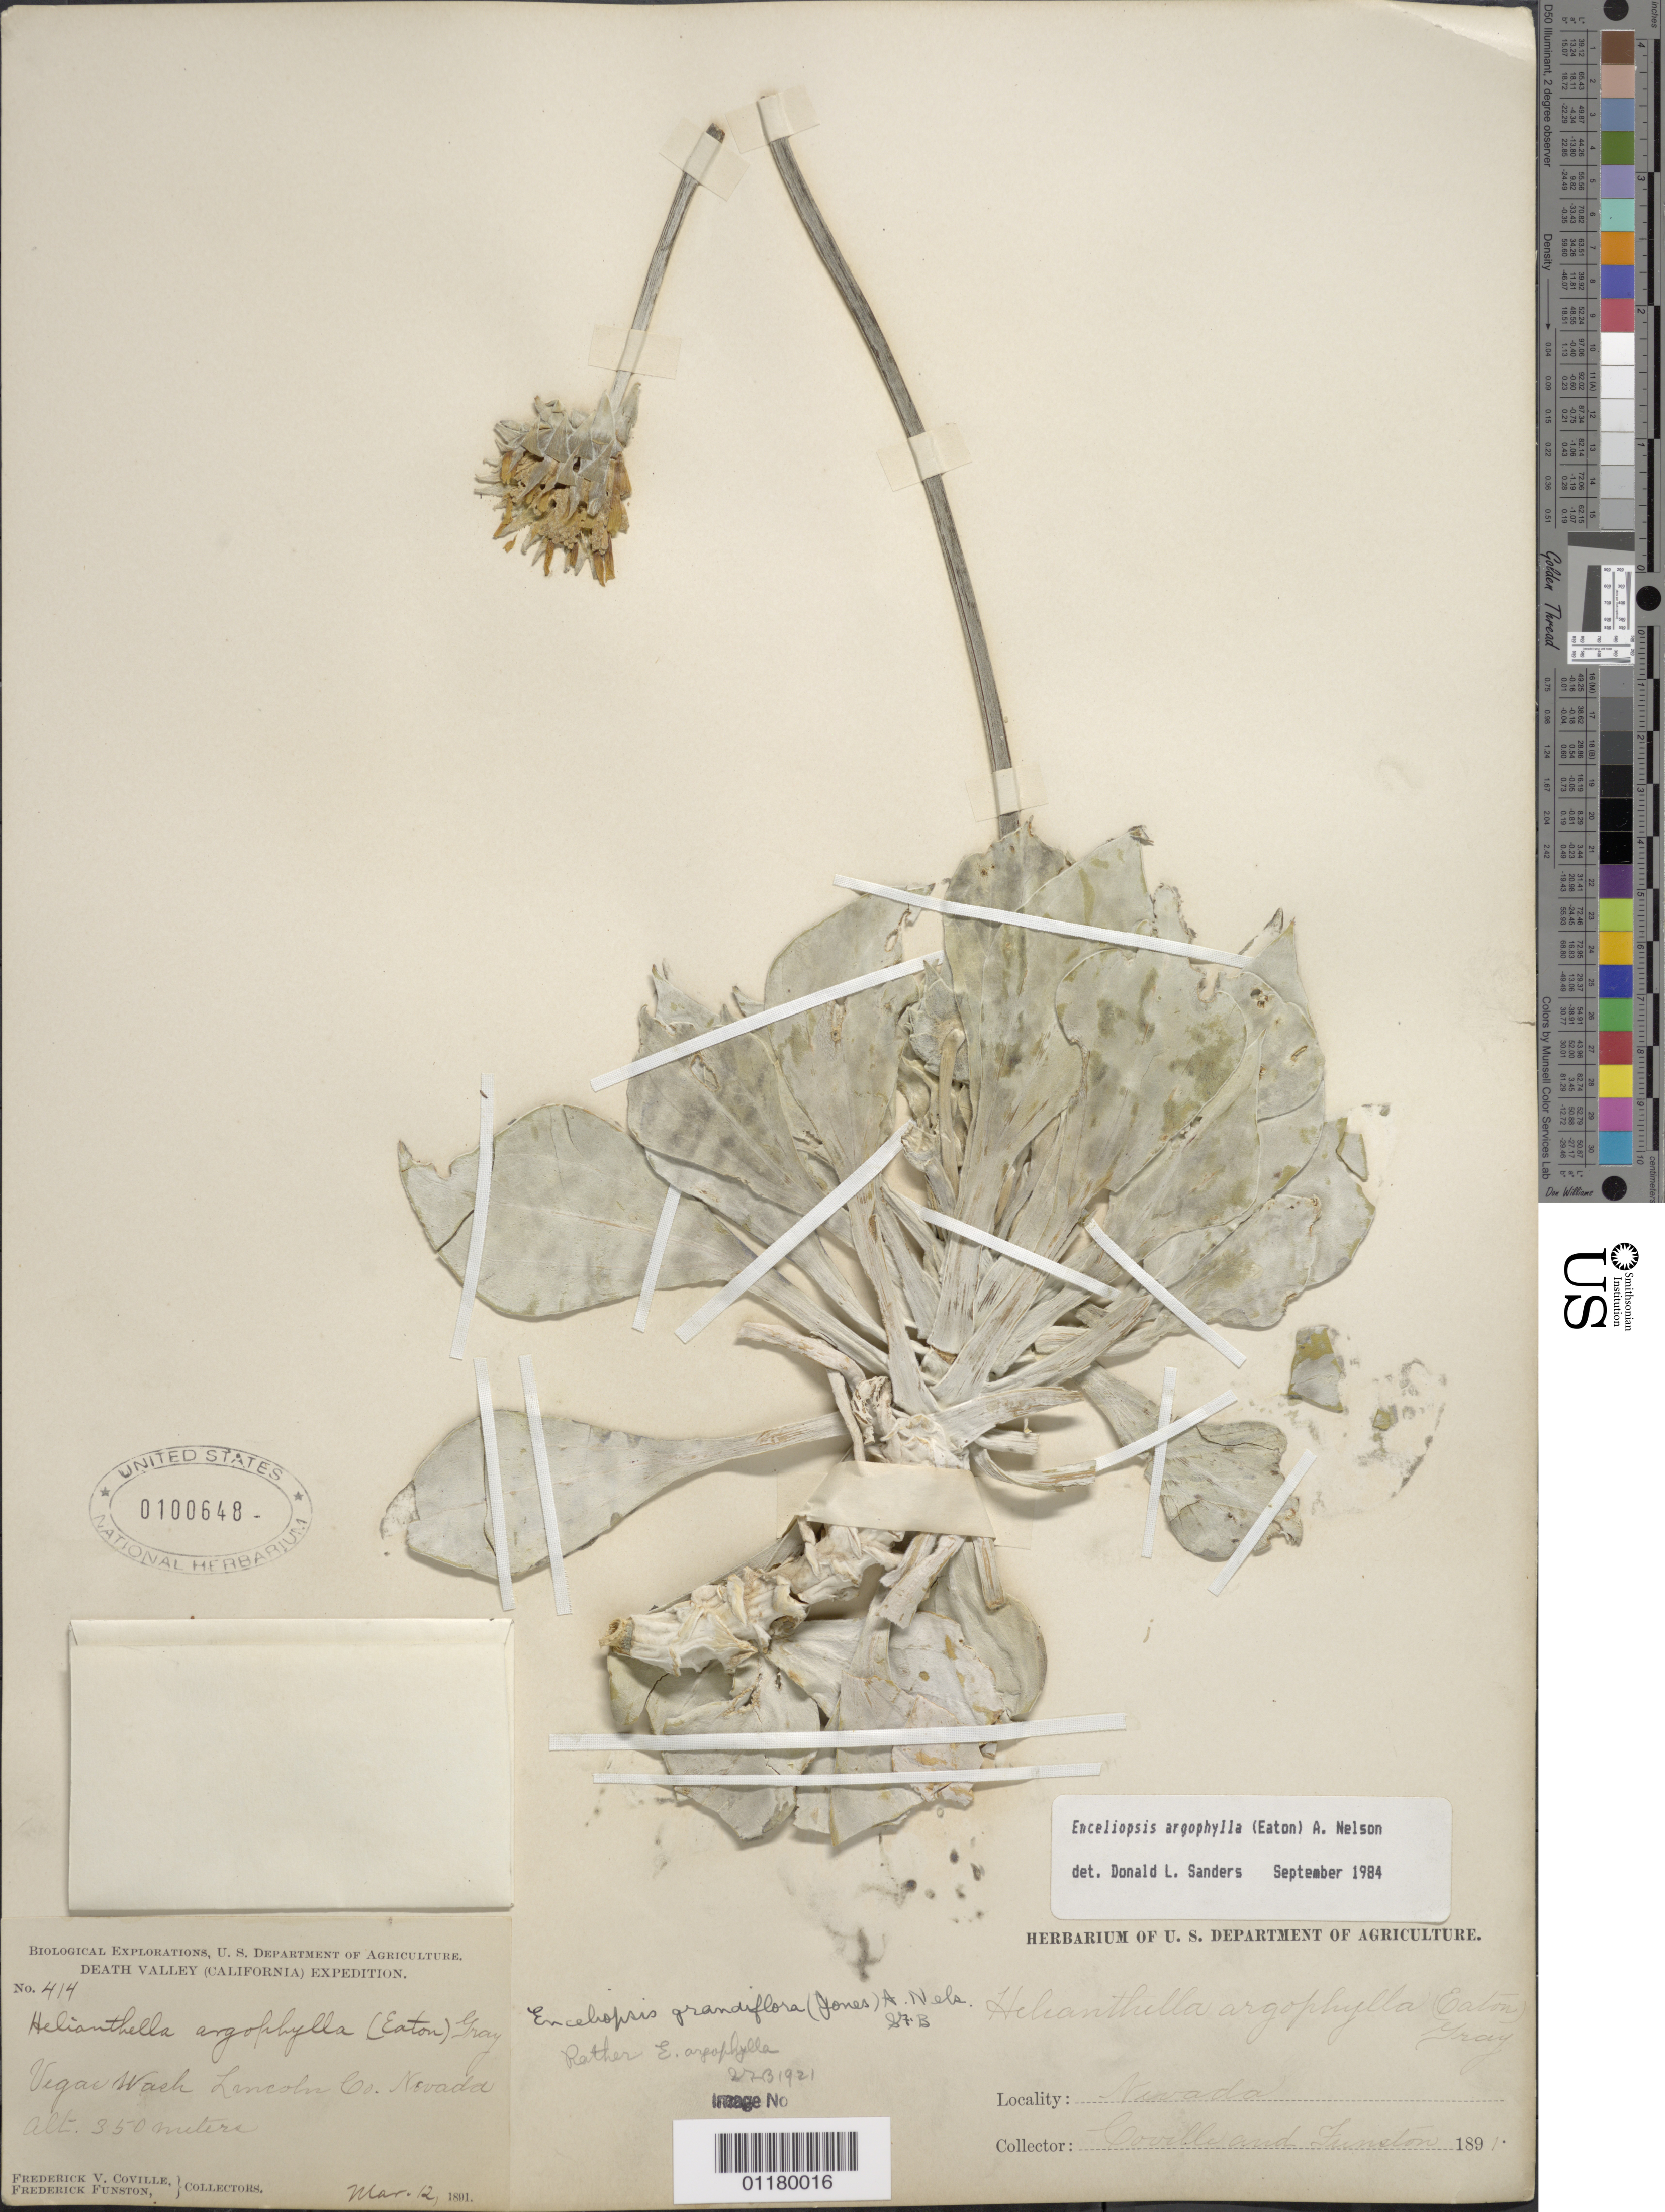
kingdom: Plantae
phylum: Tracheophyta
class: Magnoliopsida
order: Asterales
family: Asteraceae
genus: Enceliopsis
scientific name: Enceliopsis argophylla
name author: (D.C. Eaton) A. Nelson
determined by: Sanders, D. L.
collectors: F. V. Coville & F. Funston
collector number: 414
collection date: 1891-03-12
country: United States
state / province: Nevada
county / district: Lincoln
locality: Vegas Wash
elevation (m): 350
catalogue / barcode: US 100648